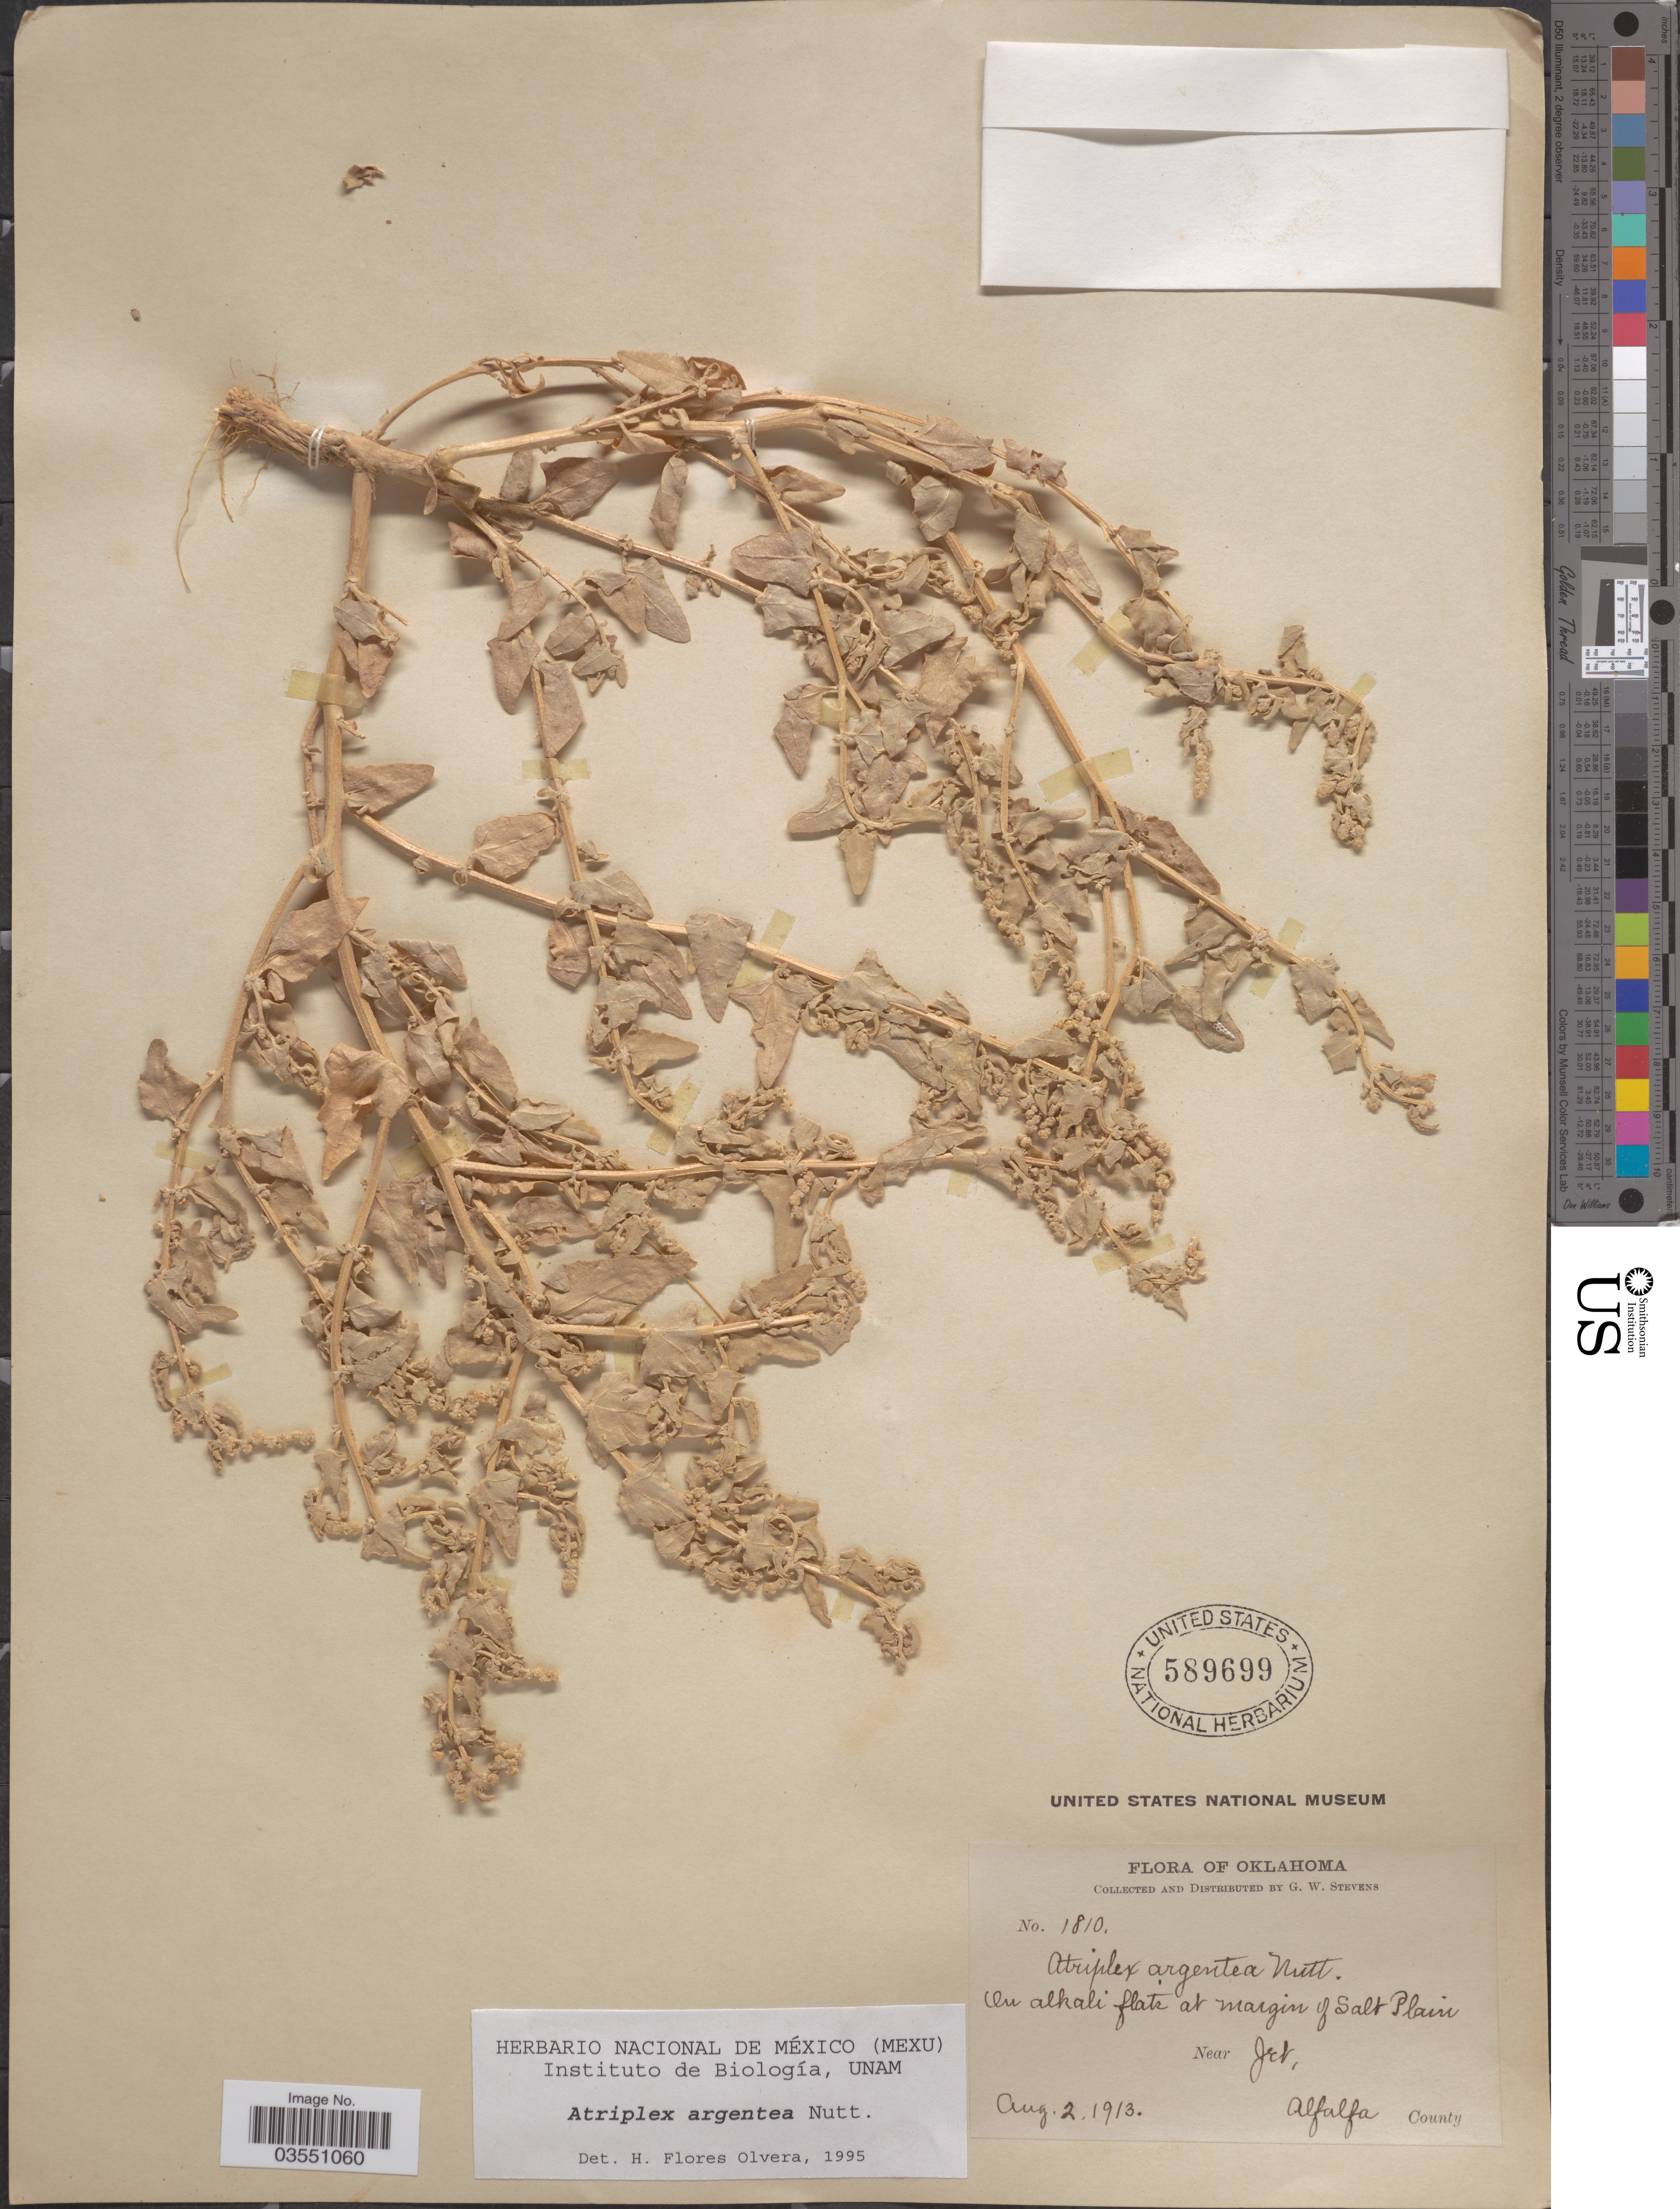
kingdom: Plantae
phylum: Tracheophyta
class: Magnoliopsida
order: Caryophyllales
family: Amaranthaceae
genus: Atriplex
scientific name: Atriplex argentea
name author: Nutt.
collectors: G. W. Stevens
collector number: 1810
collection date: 1913-08-02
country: United States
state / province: Oklahoma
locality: On alkali flats at margin of Salt Plain. Near Jet, Alfalfa County.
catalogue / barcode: US 589699